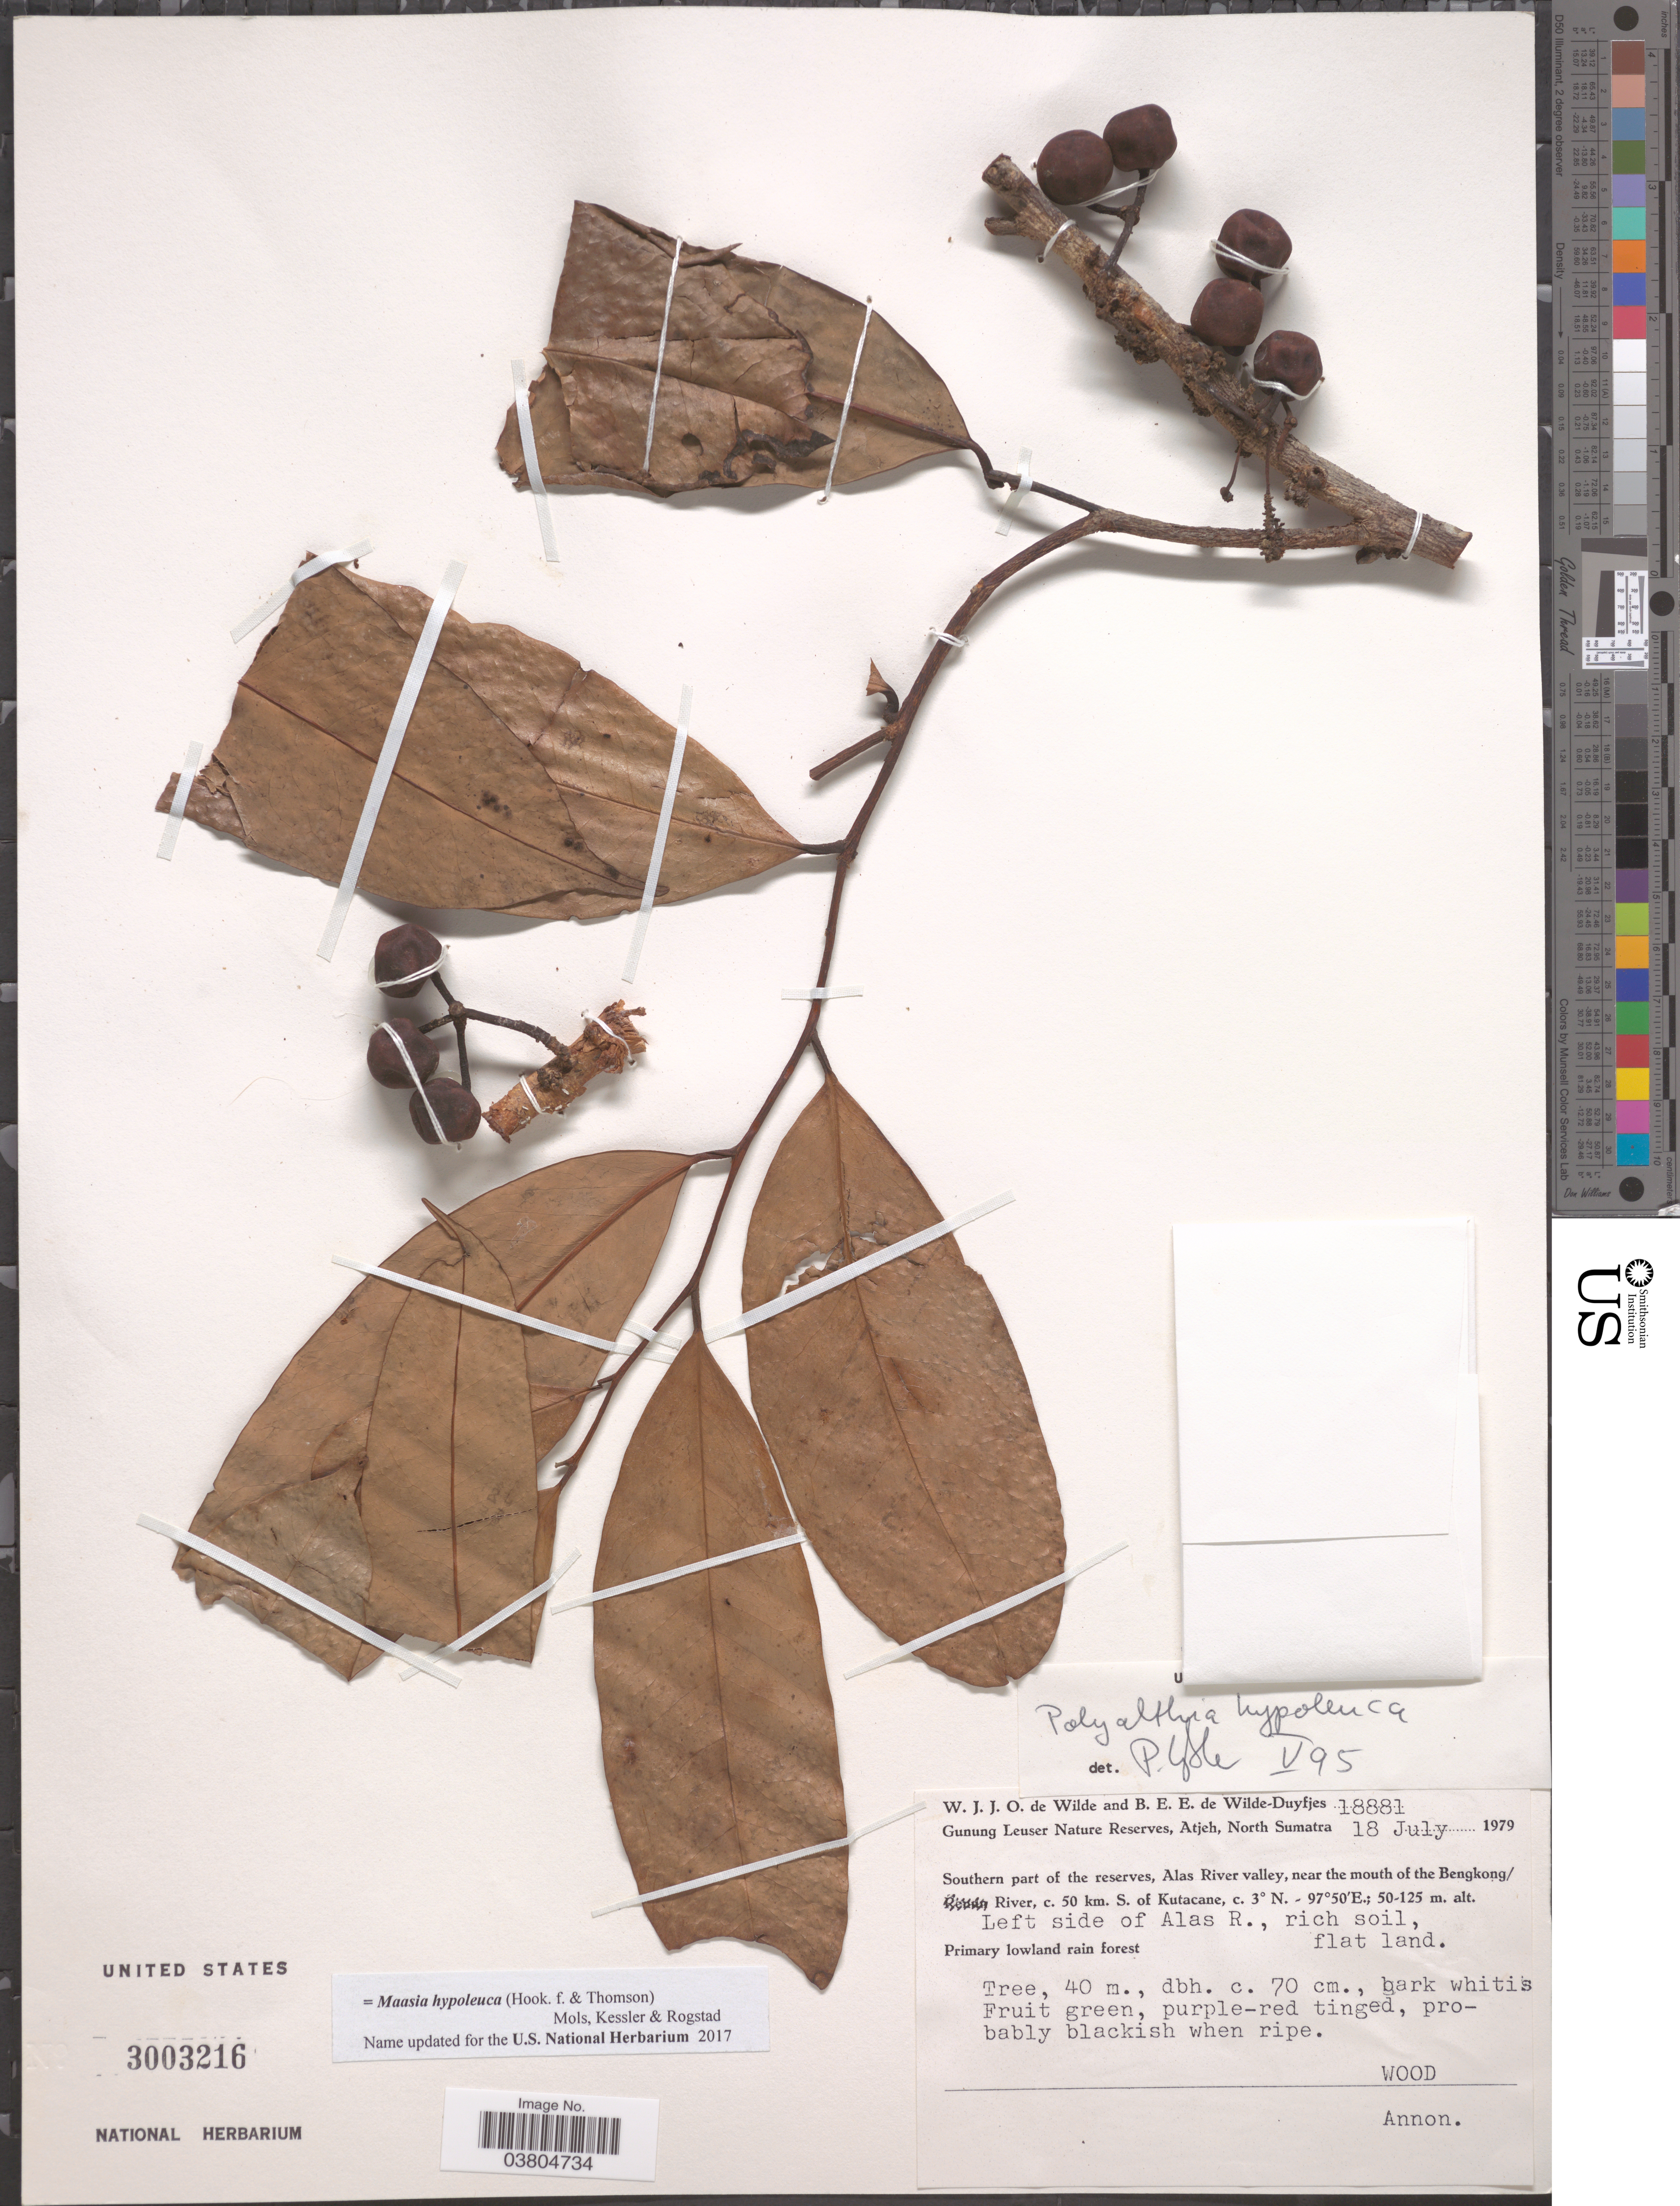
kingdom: Plantae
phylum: Tracheophyta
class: Magnoliopsida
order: Magnoliales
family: Annonaceae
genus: Maasia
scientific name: Maasia hypoleuca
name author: (Hook. f. & Thomson) Mols et al.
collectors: W. J. de Wilde & B. E. de Wilde-Duyfjes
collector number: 18881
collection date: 1979-07-18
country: Indonesia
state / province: Sumatra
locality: Gunung Leuser Nature Reserves, Atjeh, North Sumatra. Southern part of the reserves, Alas River valley, near the mouth of the Bengkong/River, c. 50 km. S. of Kutacane. Left side of Alas R.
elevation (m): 50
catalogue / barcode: US 3003216